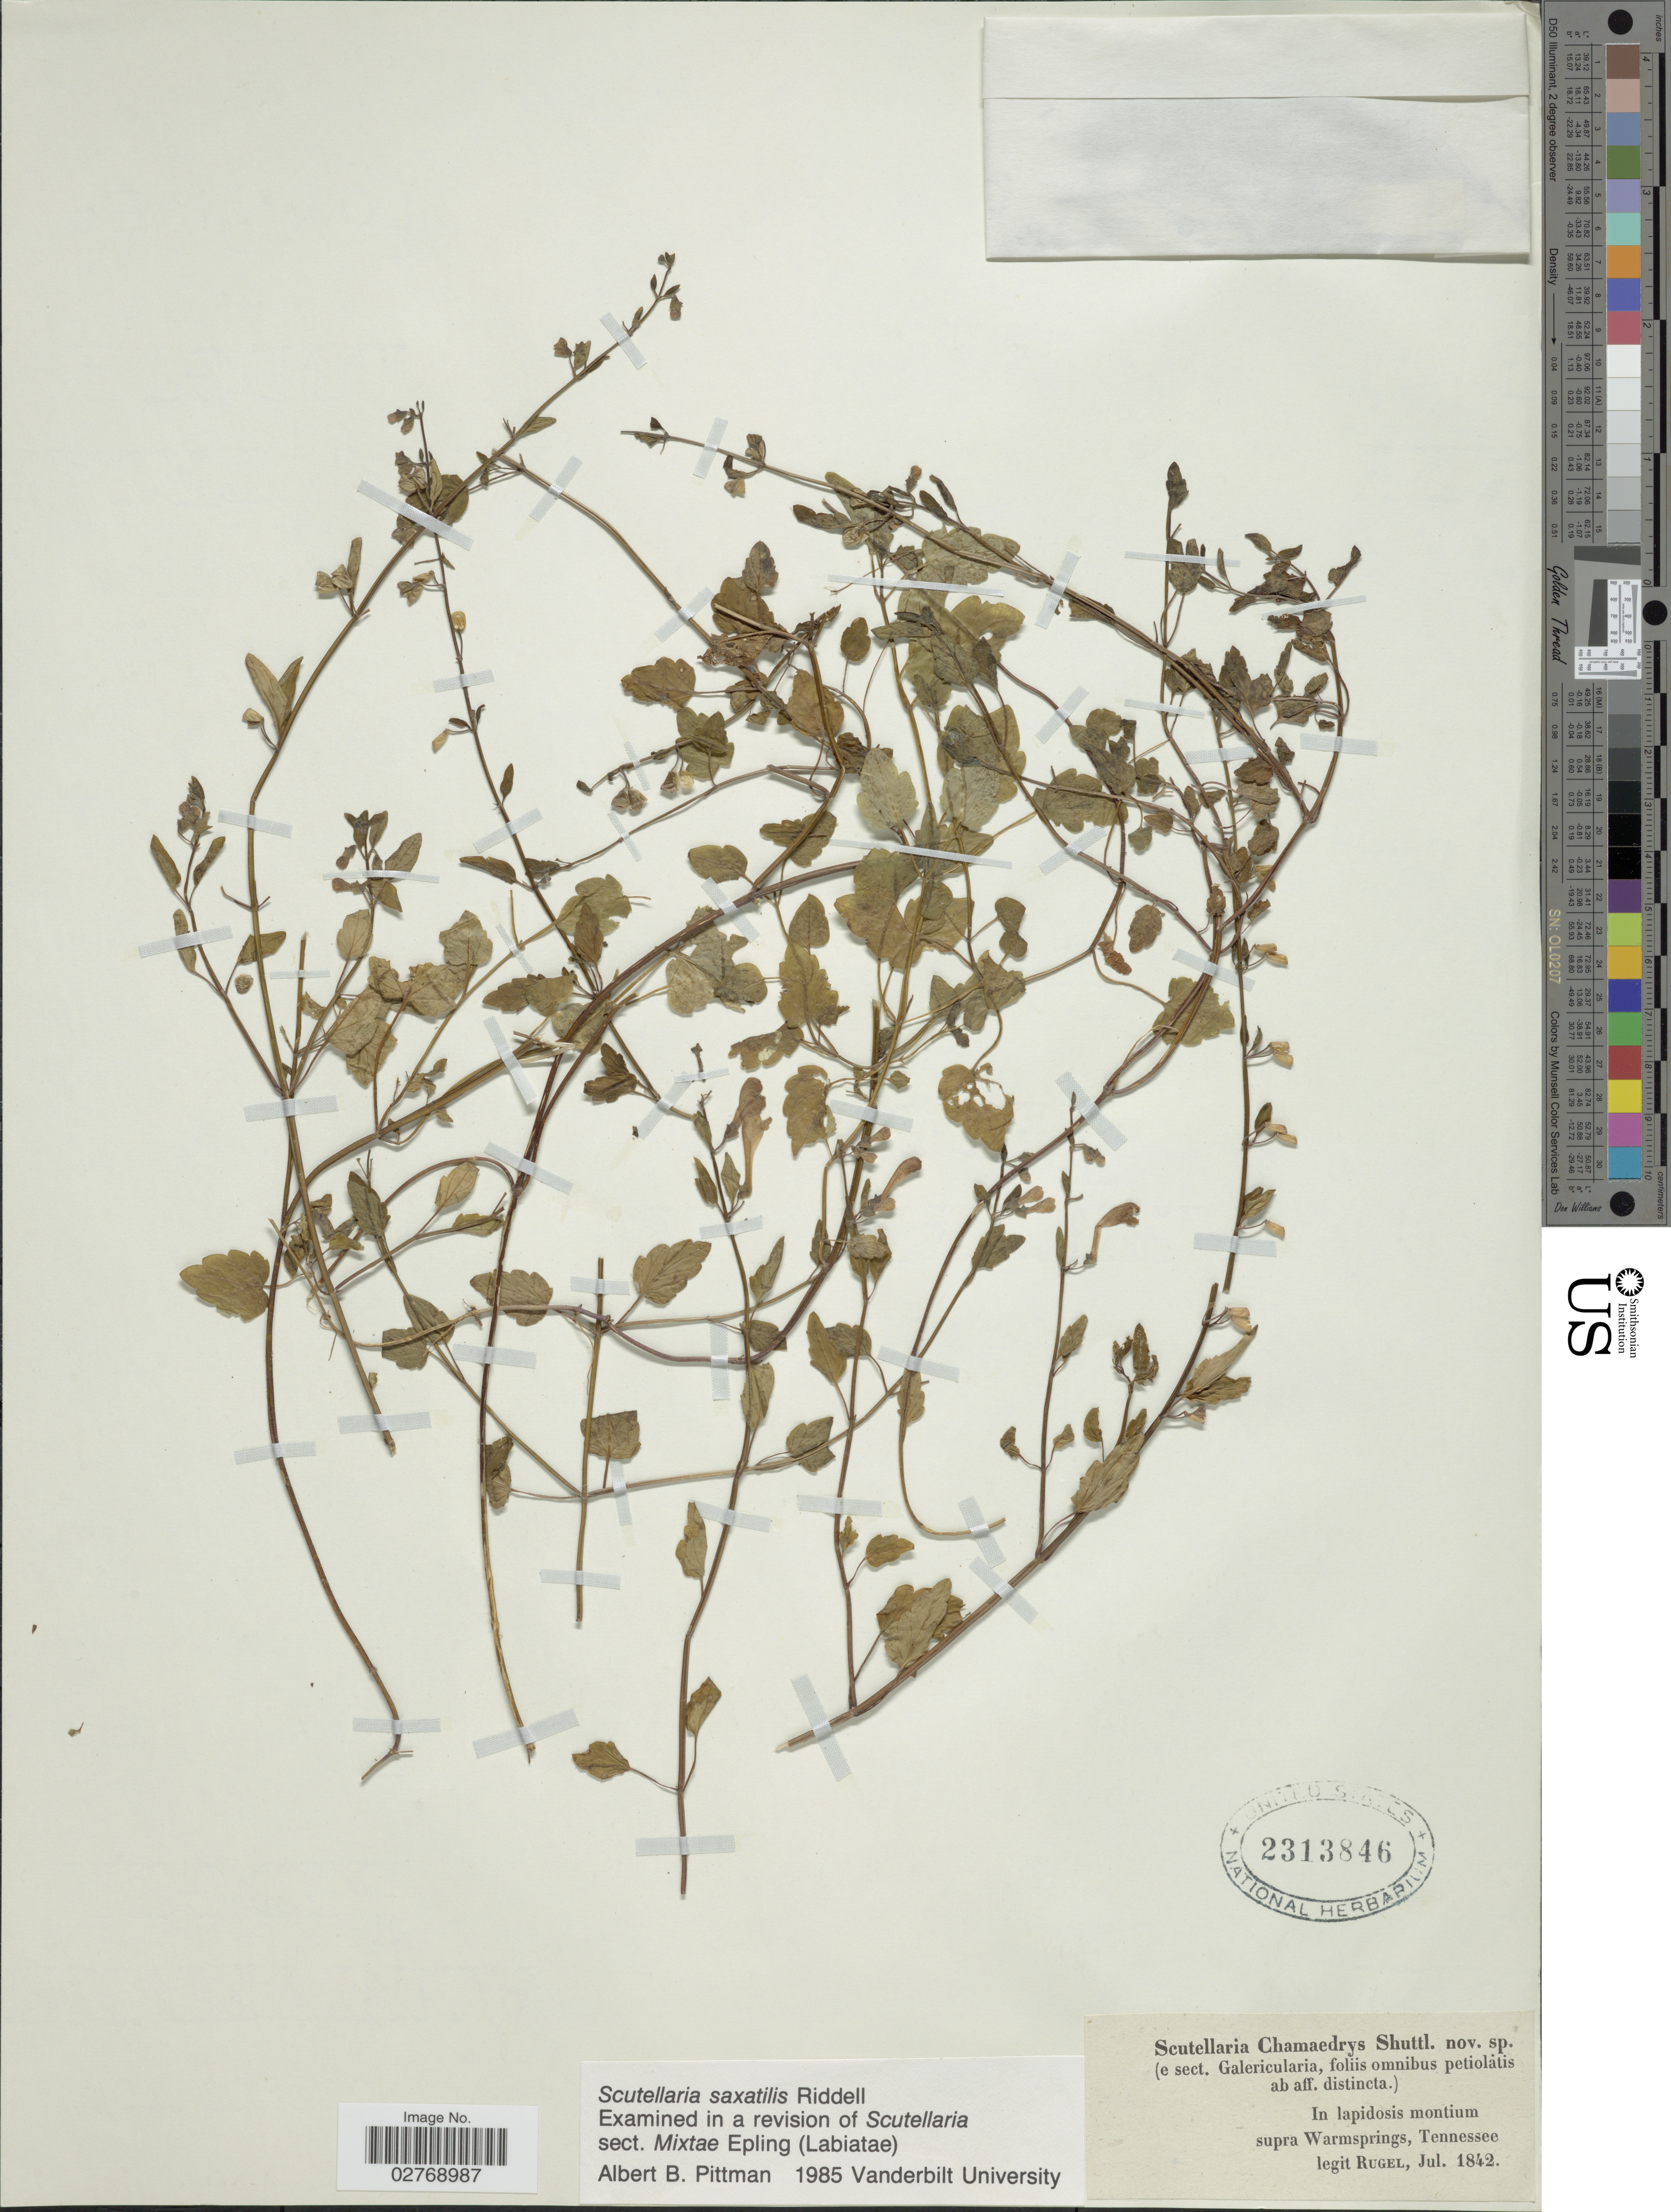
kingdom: Plantae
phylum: Tracheophyta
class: Magnoliopsida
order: Lamiales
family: Lamiaceae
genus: Scutellaria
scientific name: Scutellaria saxatilis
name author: Riddell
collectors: Rugel, --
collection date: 1842-07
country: United States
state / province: Tennessee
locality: In lapidosis montium supra Warmsprings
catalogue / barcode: US 2313846